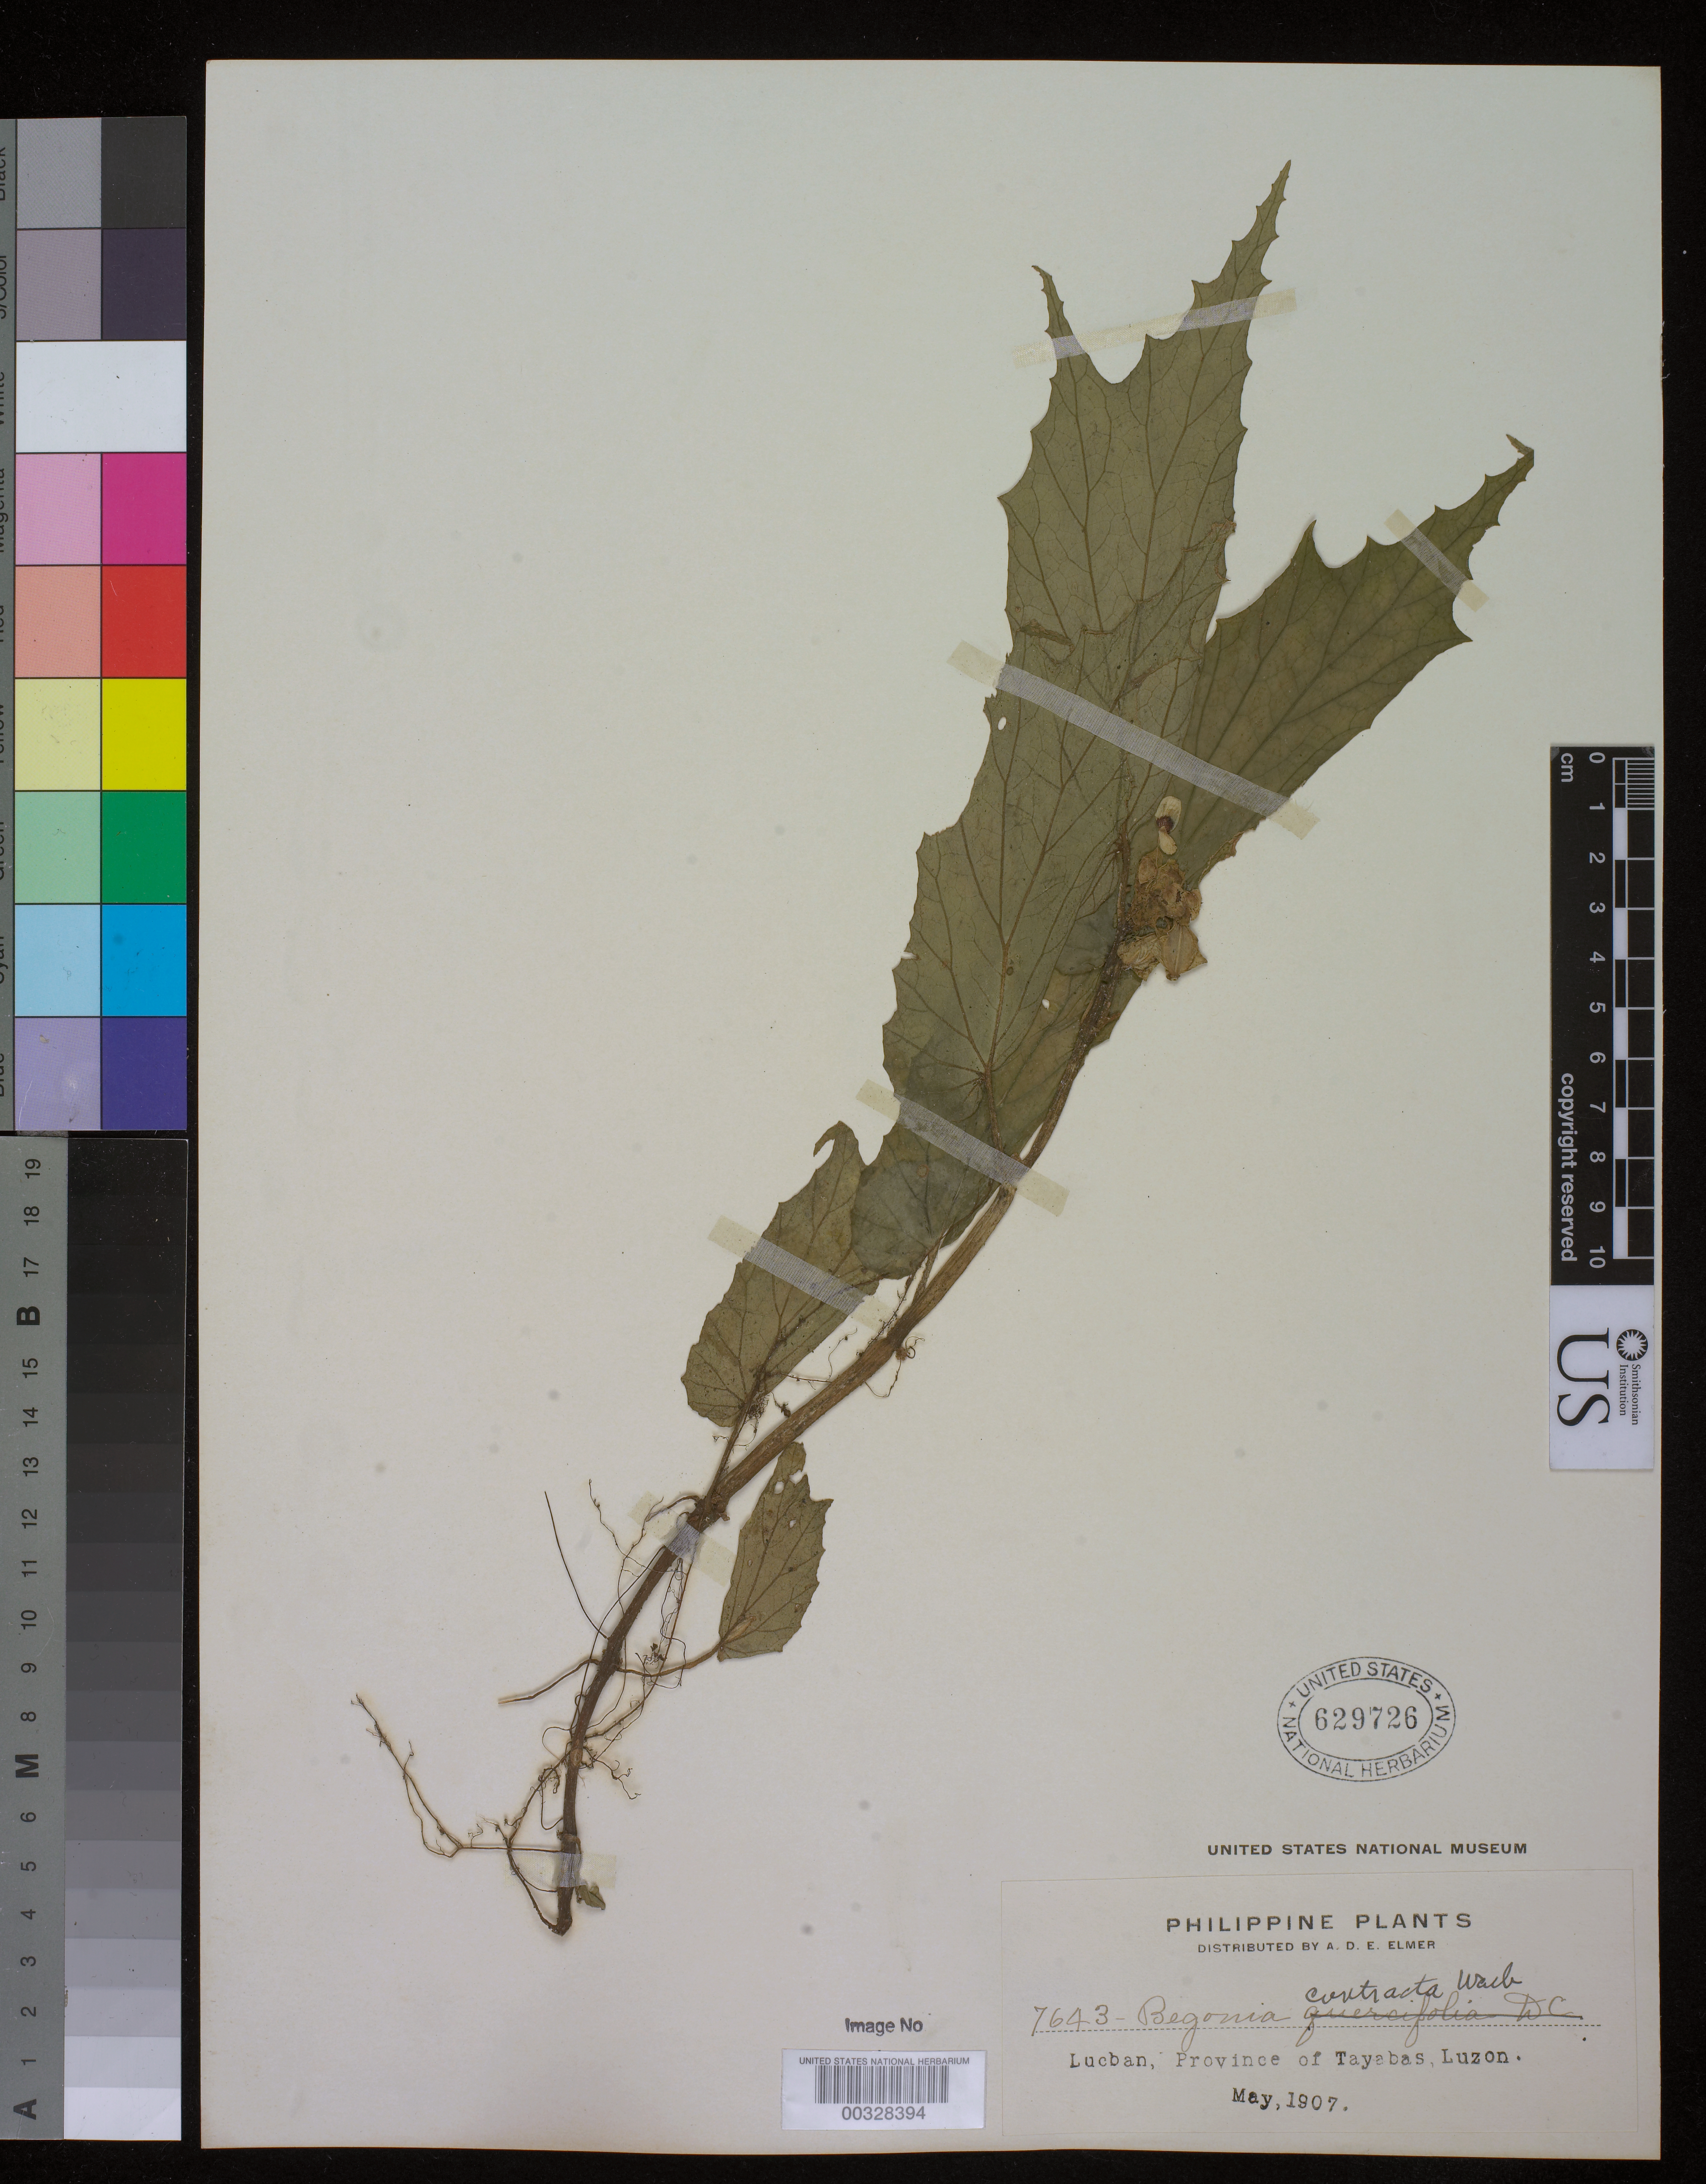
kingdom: Plantae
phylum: Tracheophyta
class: Magnoliopsida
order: Cucurbitales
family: Begoniaceae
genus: Begonia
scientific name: Begonia contracta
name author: Warb.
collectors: A. D. E. Elmer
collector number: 7643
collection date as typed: May 1907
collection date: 1907-05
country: Philippines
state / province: Calabarzon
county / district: Quezon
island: Luzon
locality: Lucban, Tayabas Prov. = Quezon Prov.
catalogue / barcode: US 629726